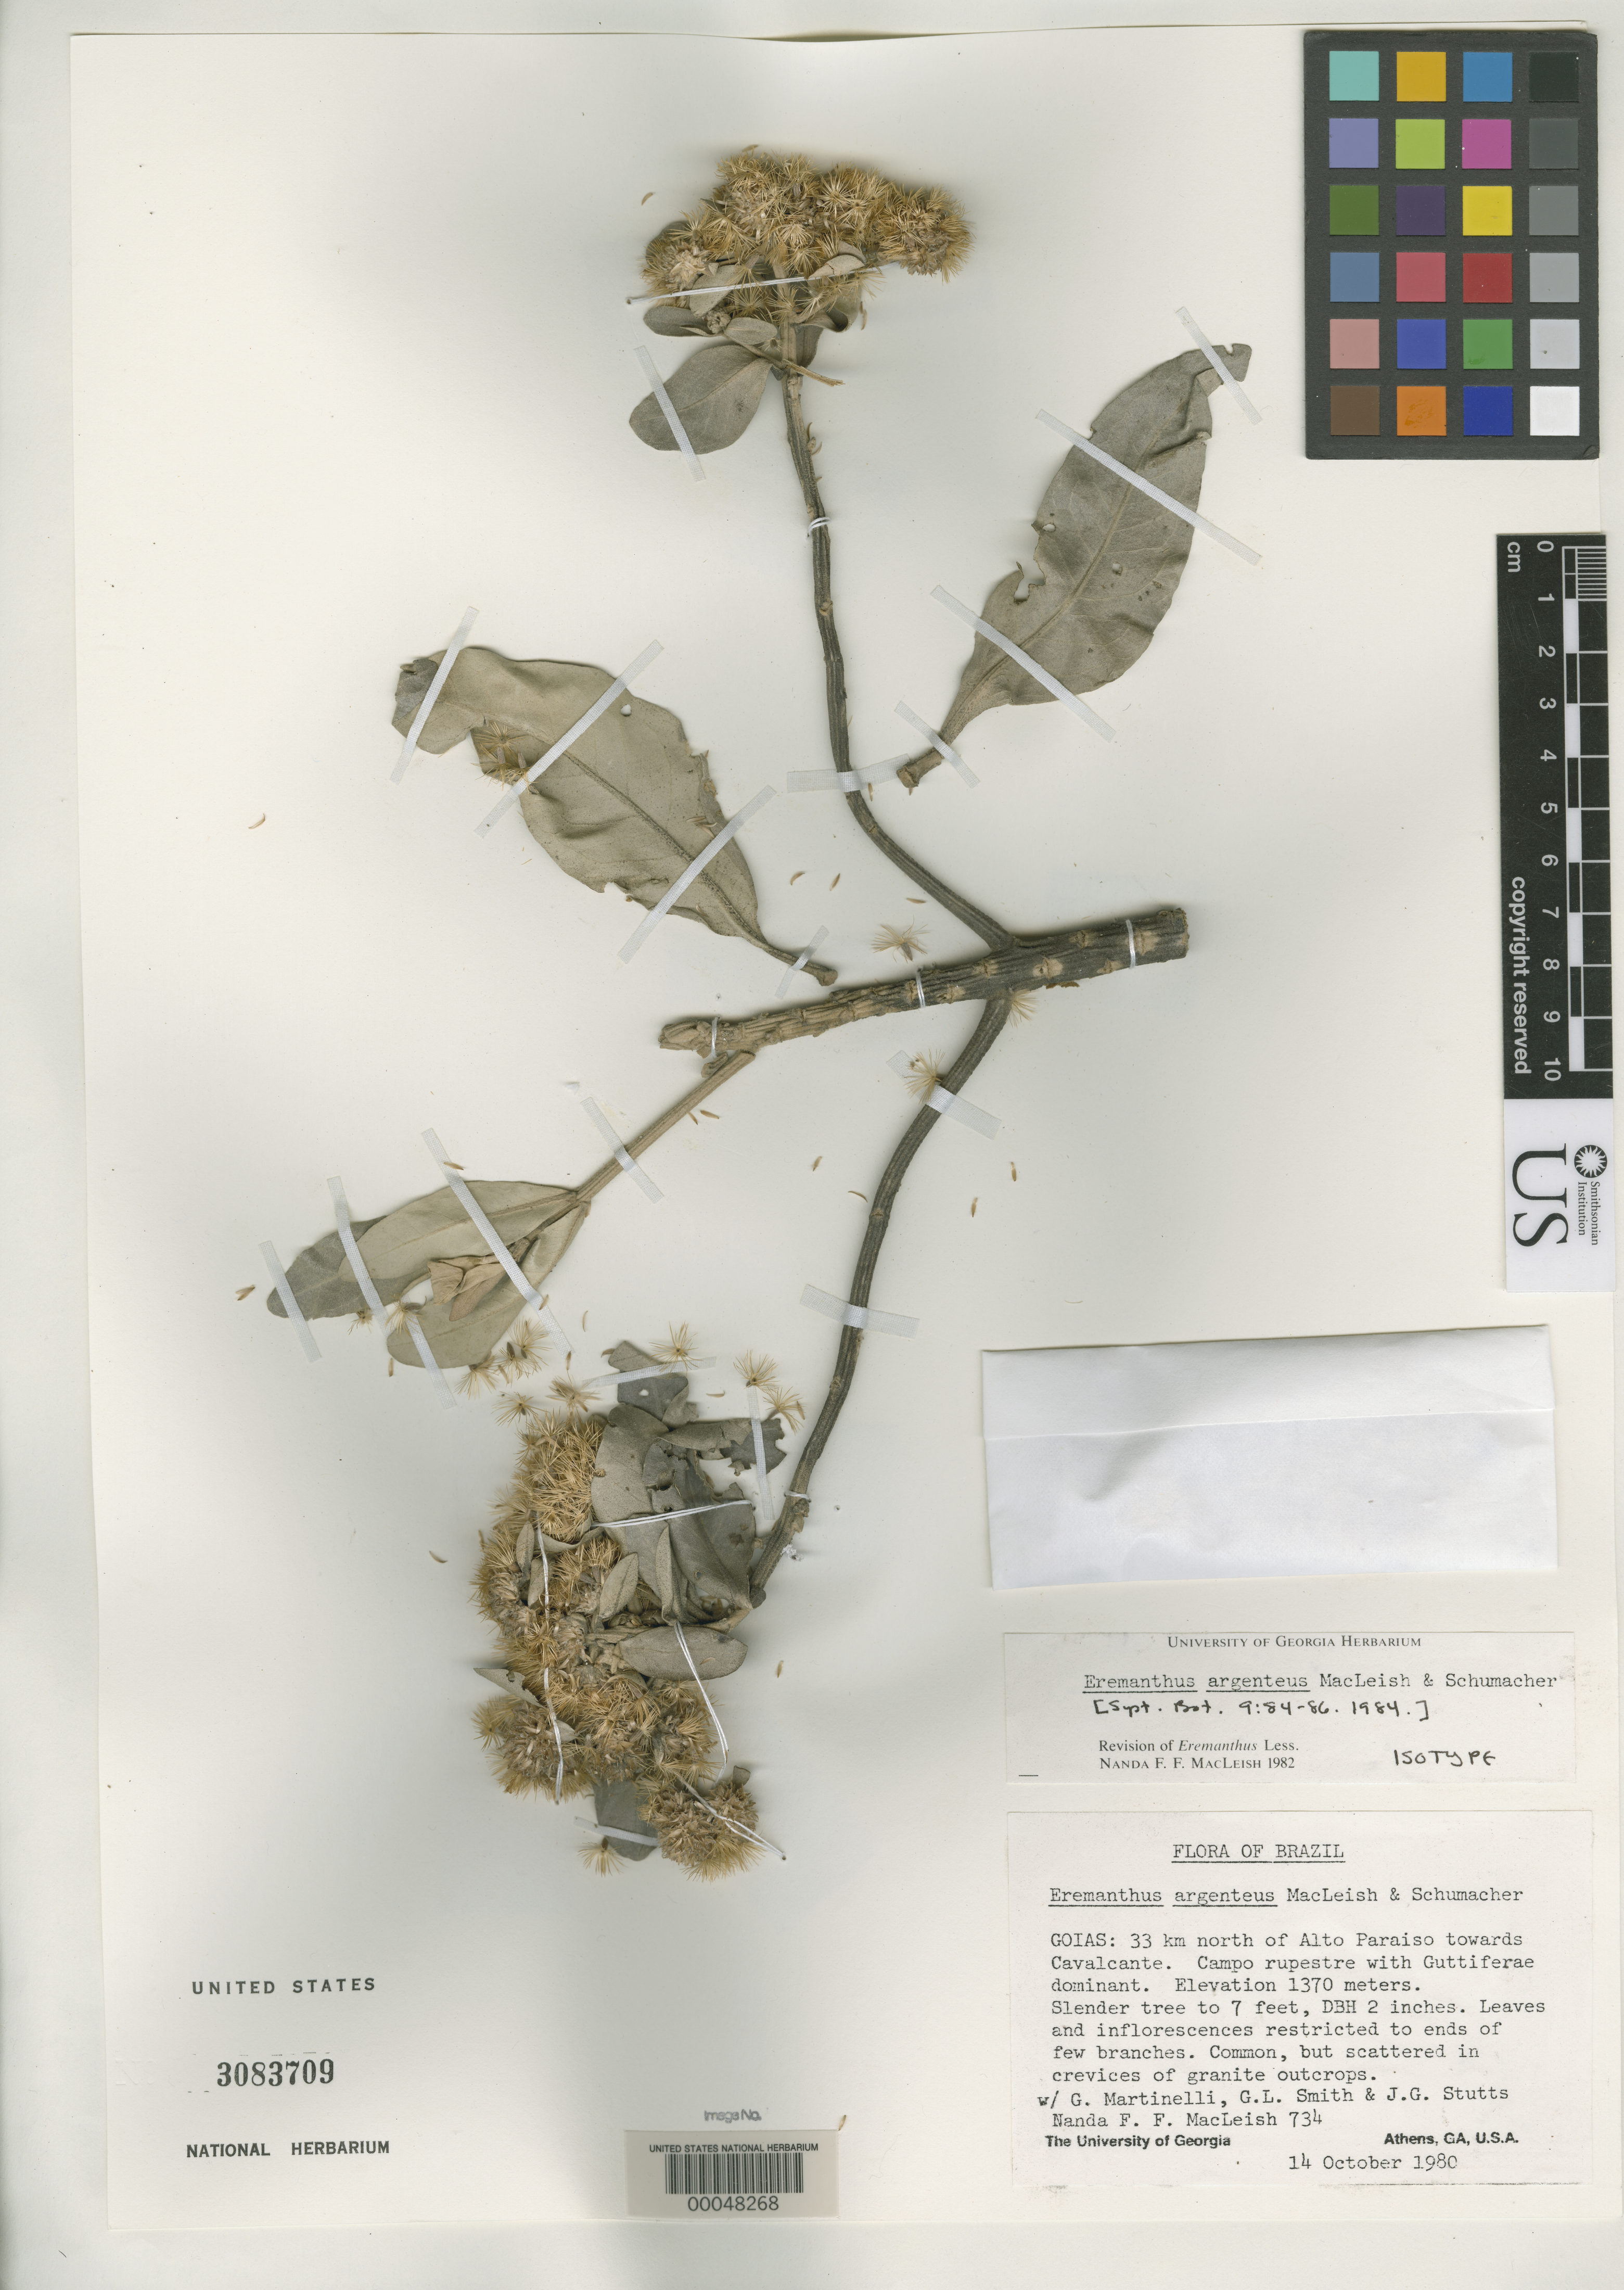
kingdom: Plantae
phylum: Tracheophyta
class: Magnoliopsida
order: Asterales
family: Asteraceae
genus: Eremanthus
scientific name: Eremanthus argenteus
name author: MacLeish & H. Schumach.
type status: Isotype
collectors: N. F. F. MacLeish, G. Martinelli, G. L. Smith & J. G. Stutts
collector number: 734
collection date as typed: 14 Oct 1980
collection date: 1980-10-14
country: Brazil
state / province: Goiás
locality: Goias: 33 km N of Alto Paraiso towards Cavalcante.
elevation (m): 1370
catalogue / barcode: US 3083709